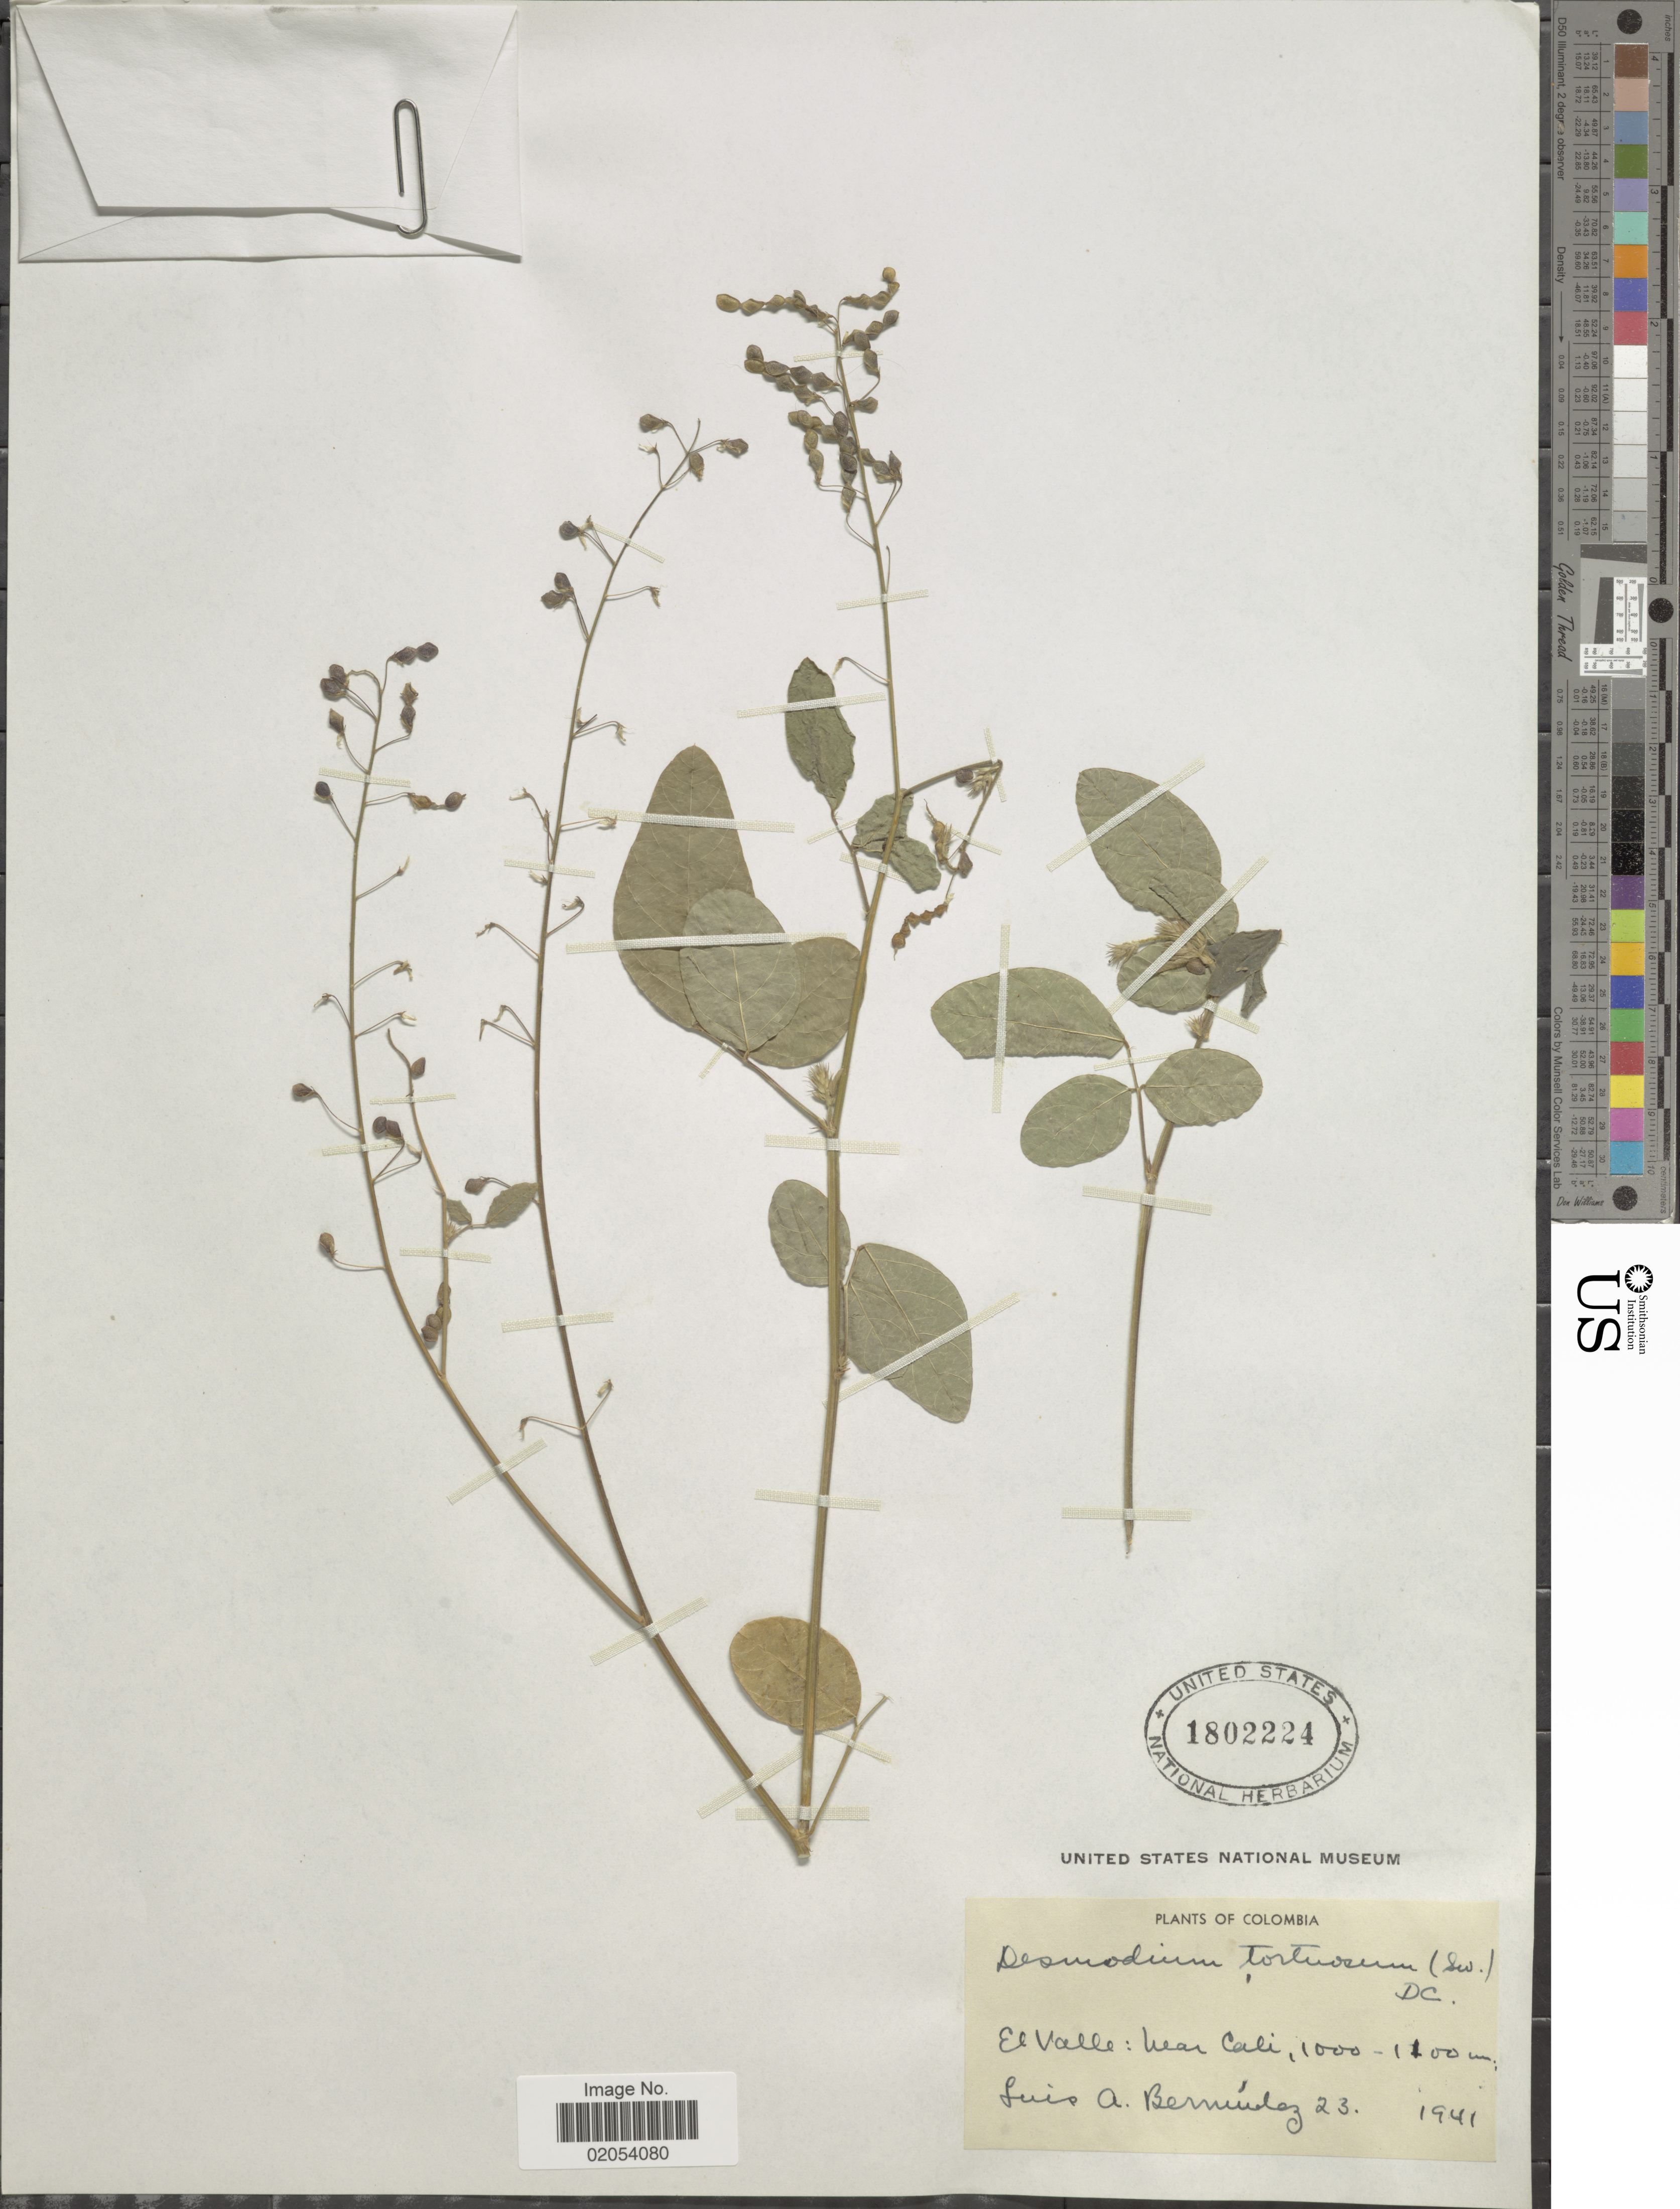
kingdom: Plantae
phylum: Tracheophyta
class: Magnoliopsida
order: Fabales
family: Fabaceae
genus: Desmodium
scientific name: Desmodium tortuosum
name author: (Sw.) DC.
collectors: L. Bermudez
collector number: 23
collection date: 1941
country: Colombia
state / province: Valle del Cauca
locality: El Valle: near Cali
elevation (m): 1000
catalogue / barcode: US 1802224